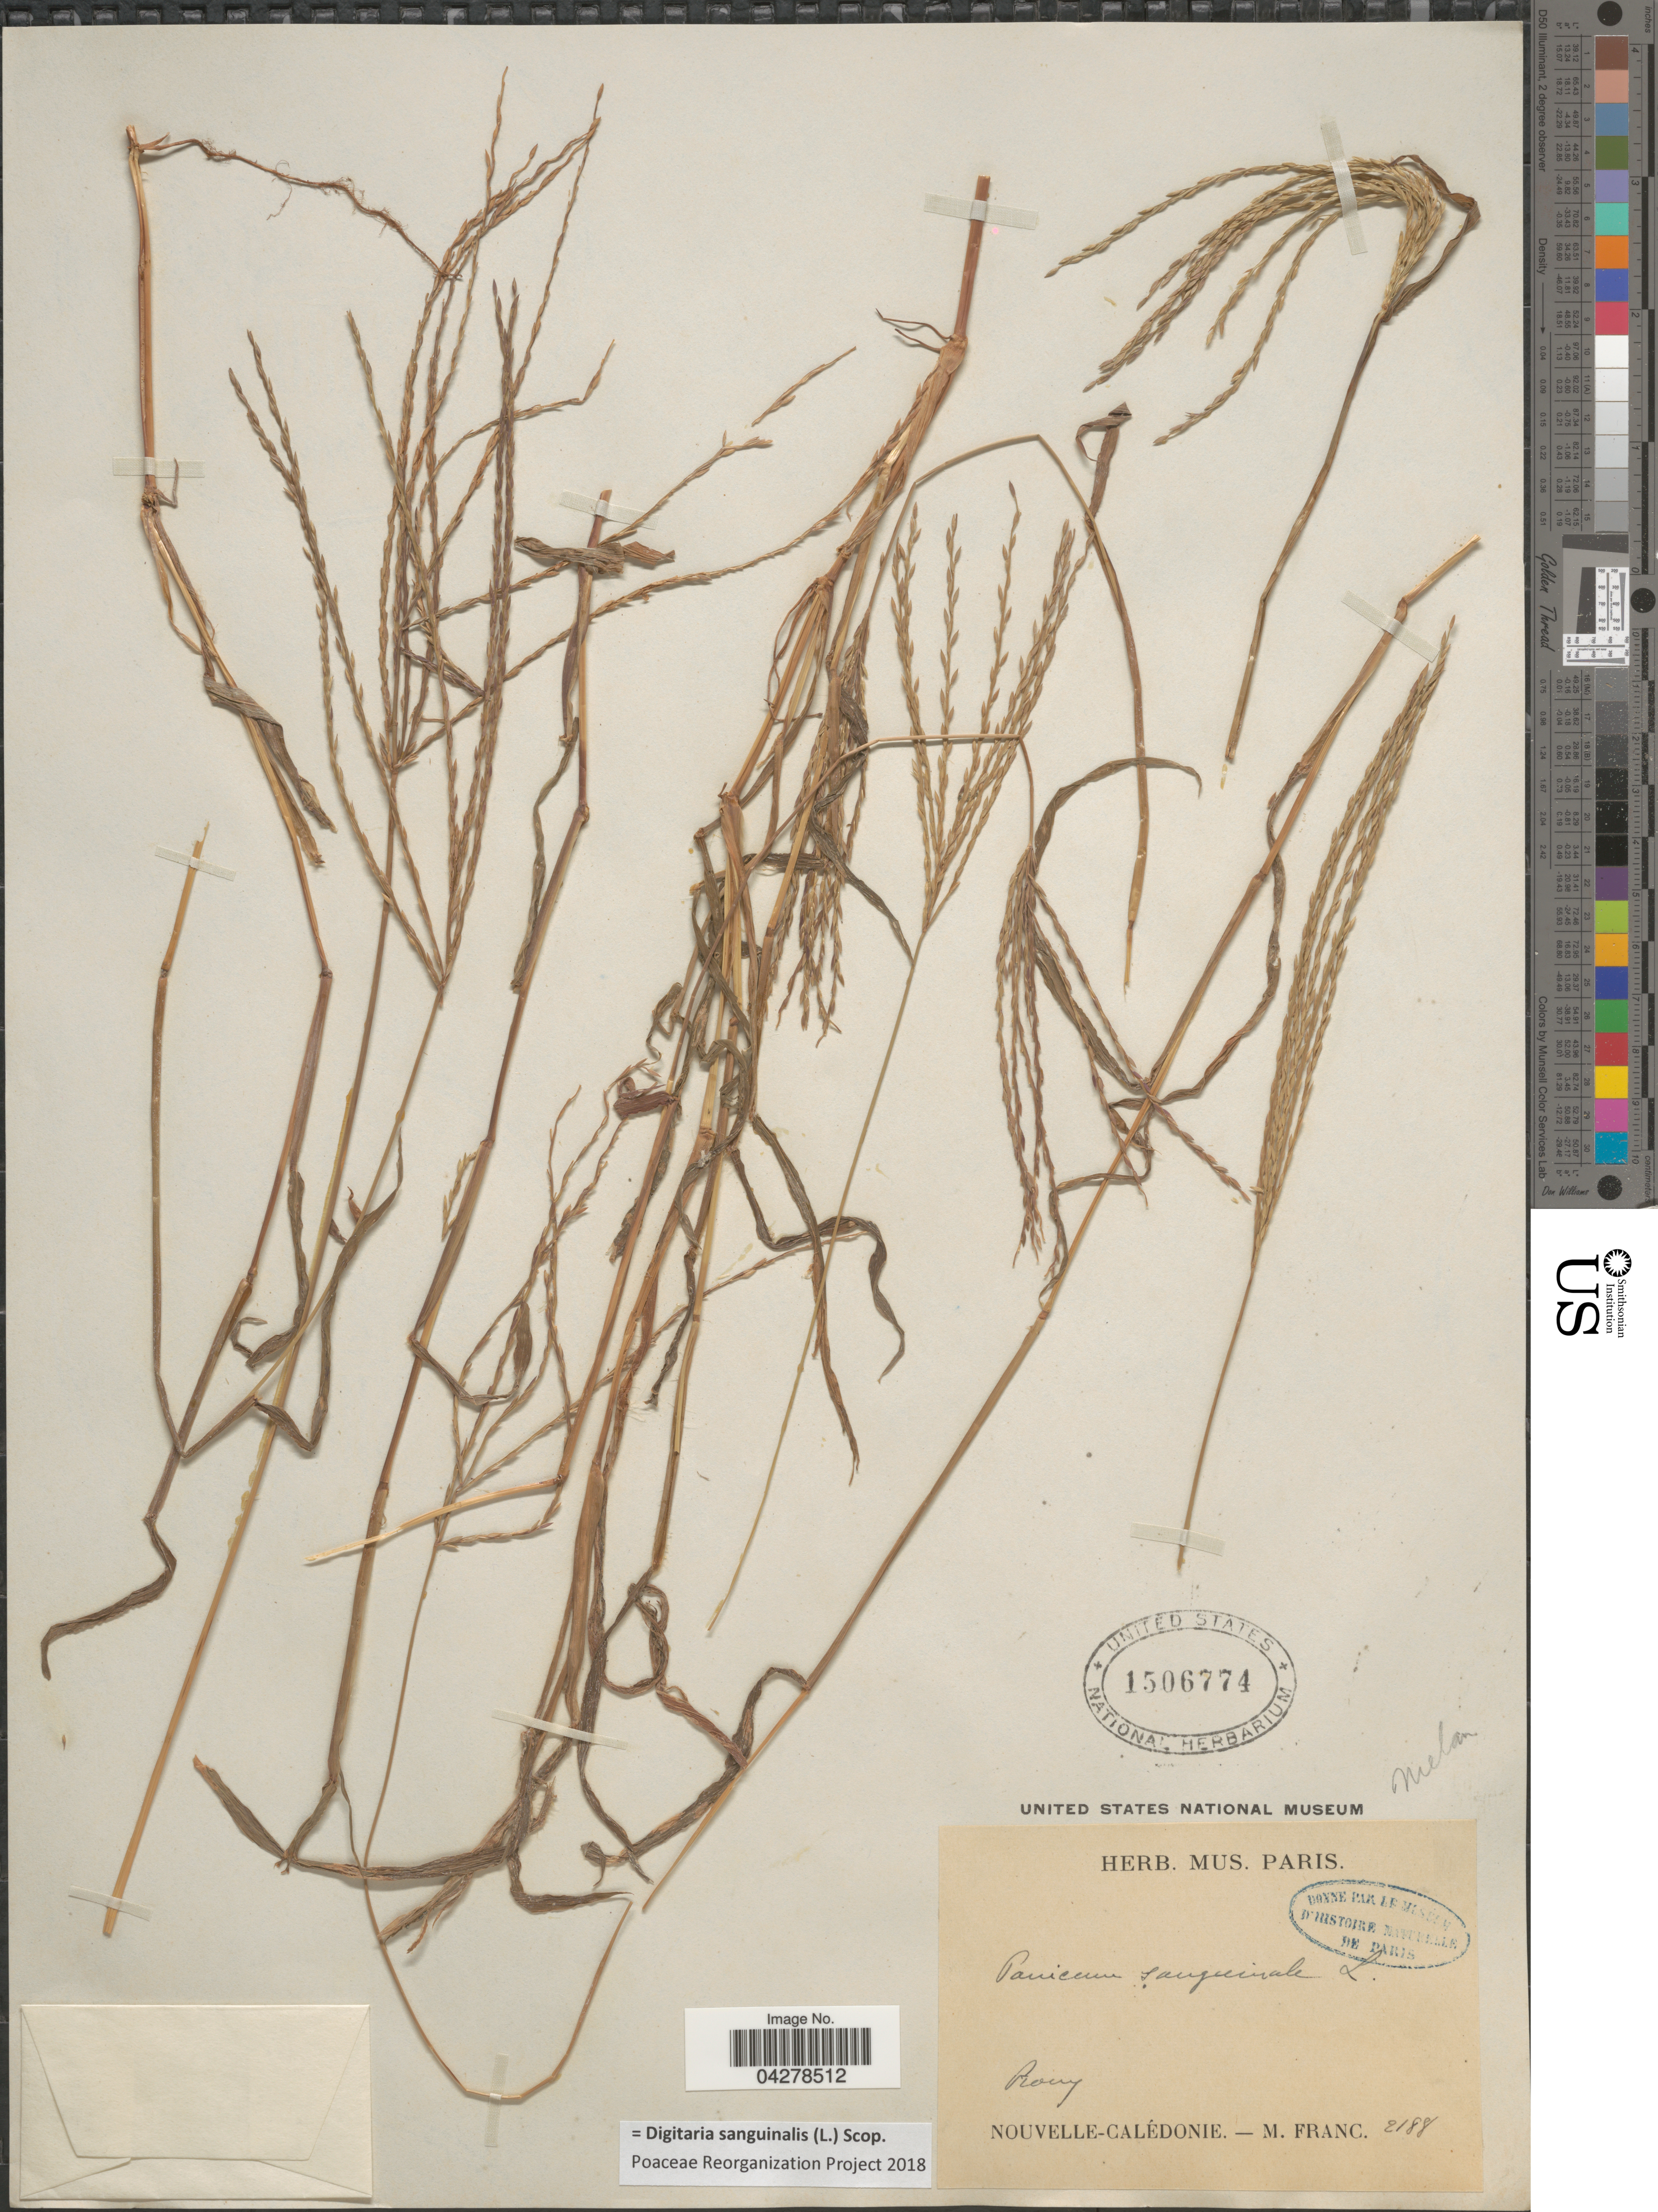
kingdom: Plantae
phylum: Tracheophyta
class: Liliopsida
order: Poales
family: Poaceae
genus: Digitaria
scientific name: Digitaria sanguinalis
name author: (L.) Scop.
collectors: M. Franc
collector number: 2188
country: New Caledonia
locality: Prony. Nouvelle-Calédonie.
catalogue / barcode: US 1506774